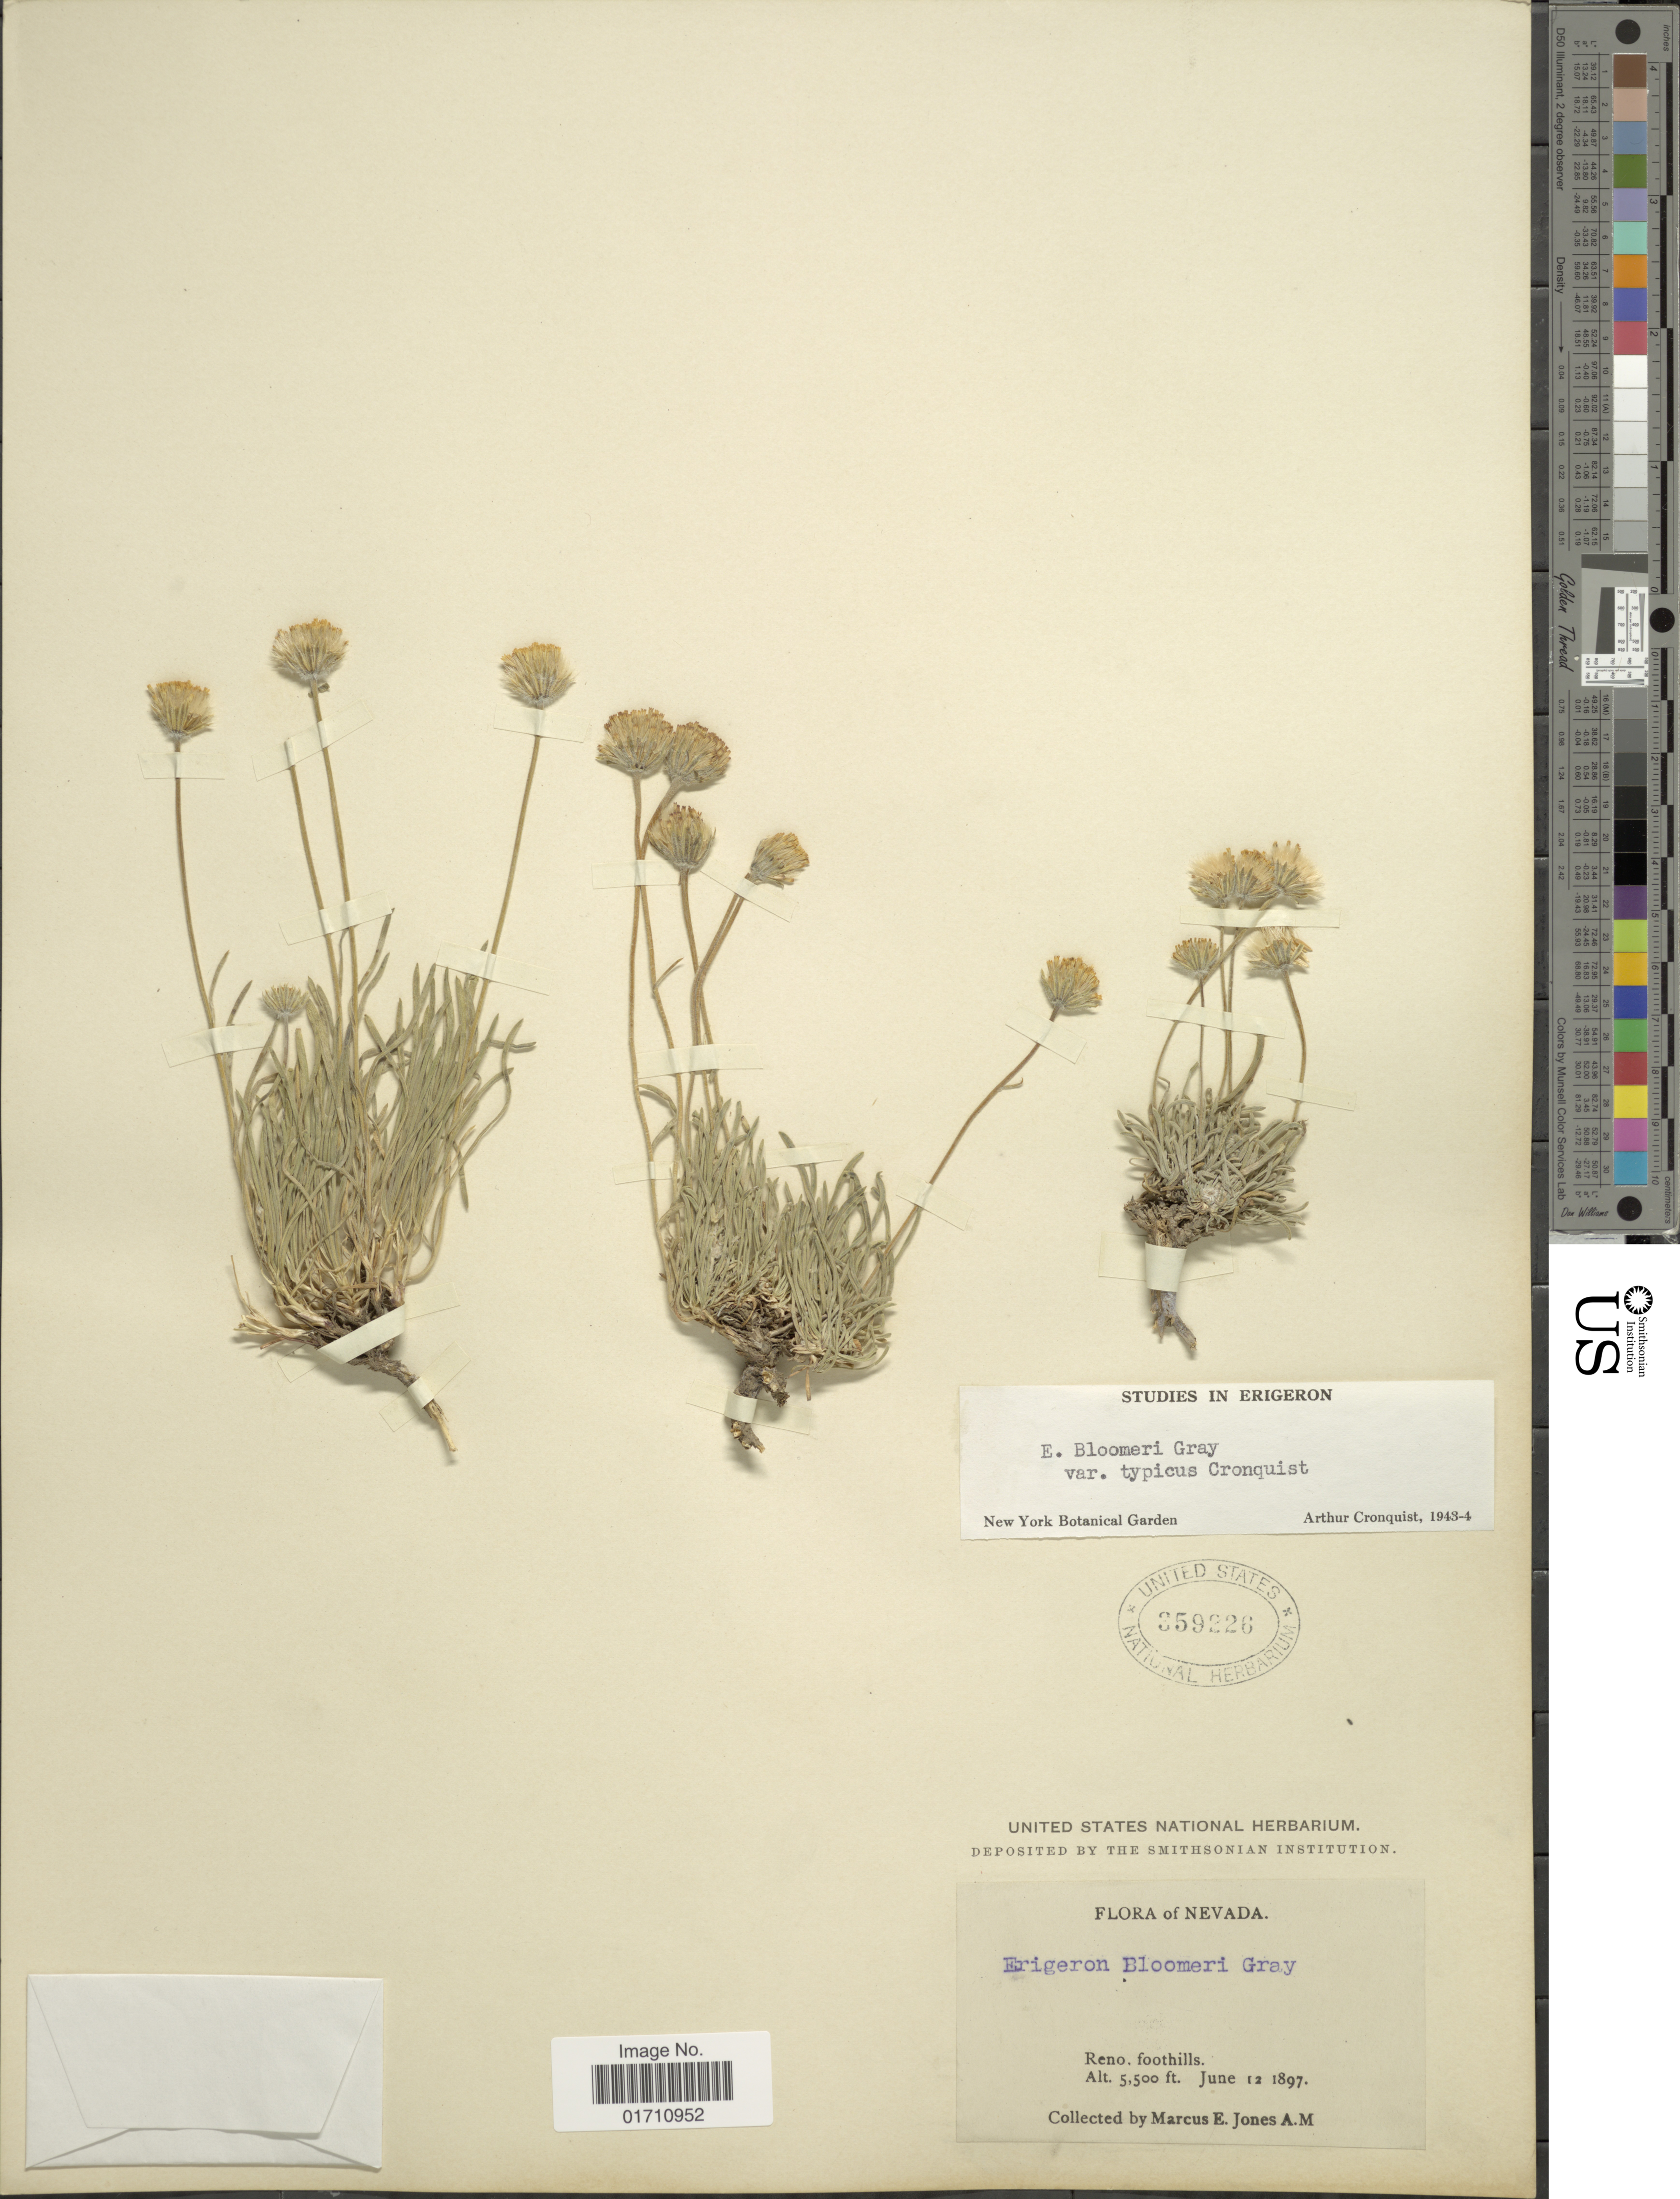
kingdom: Plantae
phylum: Tracheophyta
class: Magnoliopsida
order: Asterales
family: Asteraceae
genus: Erigeron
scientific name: Erigeron bloomeri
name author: A. Gray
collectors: M. E. Jones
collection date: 1897-06-12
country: United States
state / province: Nevada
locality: Reno, foothills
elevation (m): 1676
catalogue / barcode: US 359226